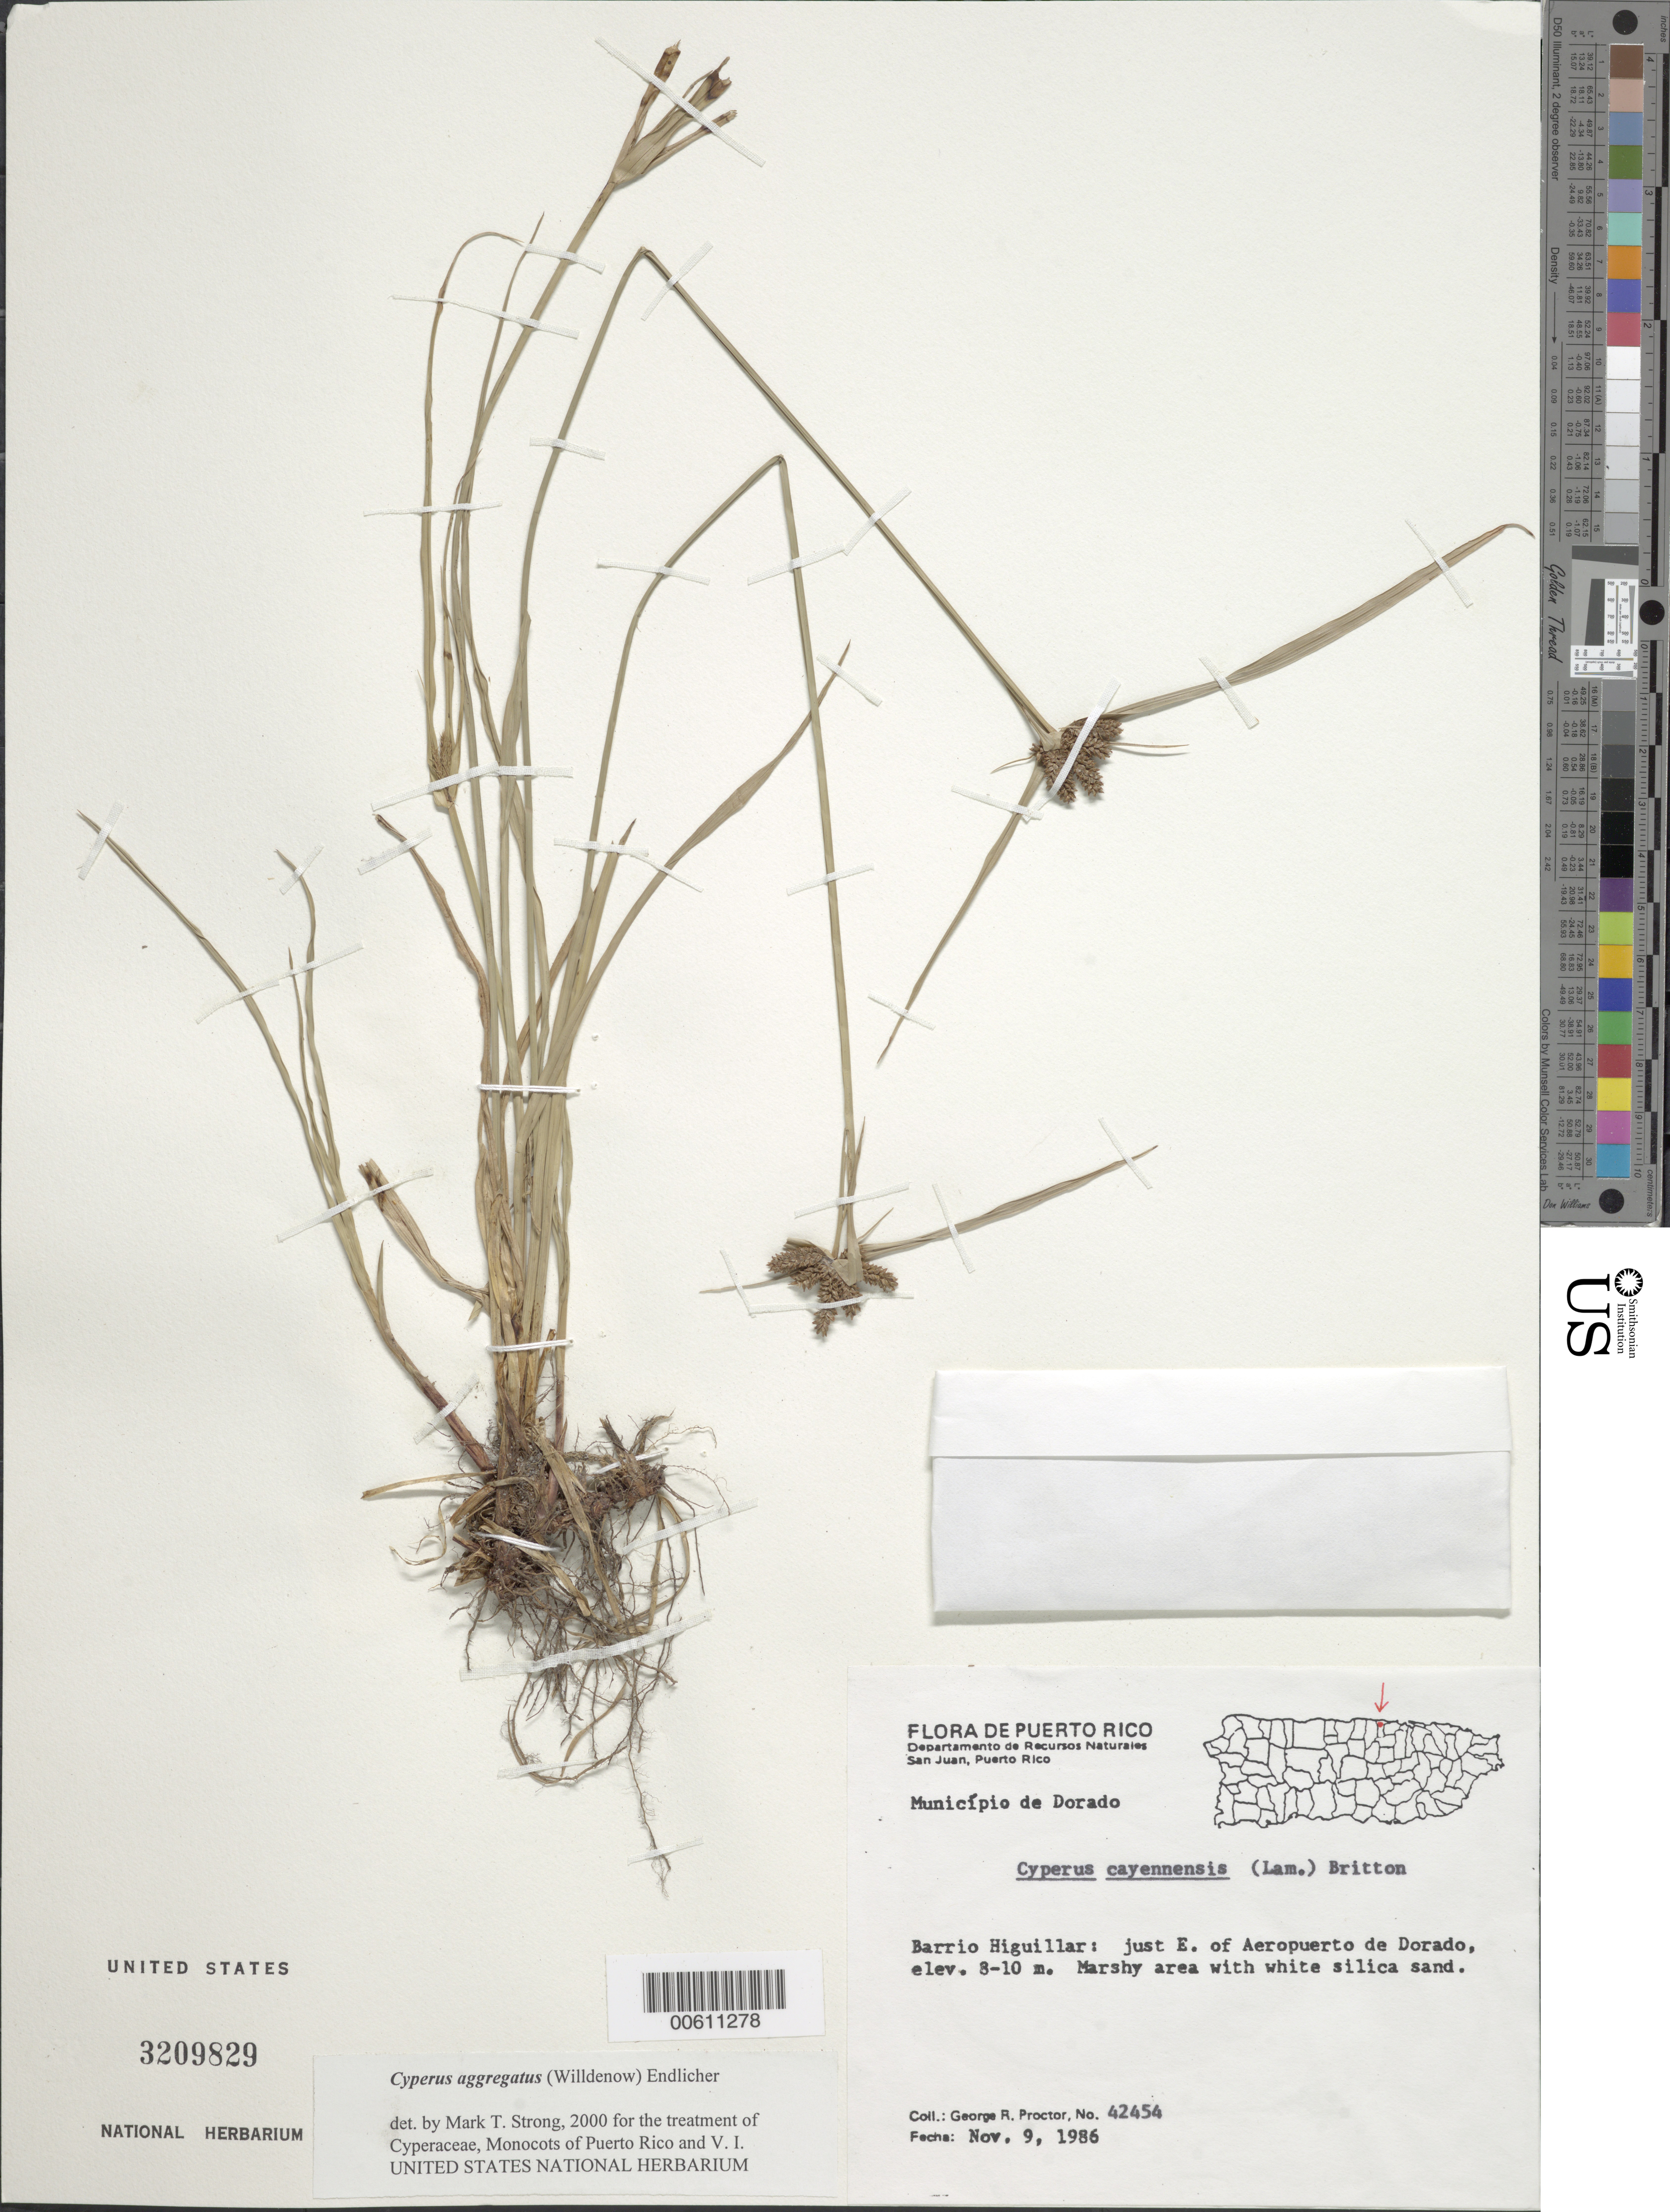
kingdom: Plantae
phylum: Tracheophyta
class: Liliopsida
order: Poales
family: Cyperaceae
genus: Cyperus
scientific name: Cyperus aggregatus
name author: (Willd.) Endl.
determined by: Strong, M. T., (US), Smithsonian Institution - National Museum of Natural History (UNITED STATES)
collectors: G. R. Proctor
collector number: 42454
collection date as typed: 09 Nov 1986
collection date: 1986-11-09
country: Puerto Rico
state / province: Dorado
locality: Dorado: Barrio Higuillar, just E of Aeropuerto de Dorado.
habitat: Marshy area with silica sand.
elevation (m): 8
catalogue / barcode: US 3209829